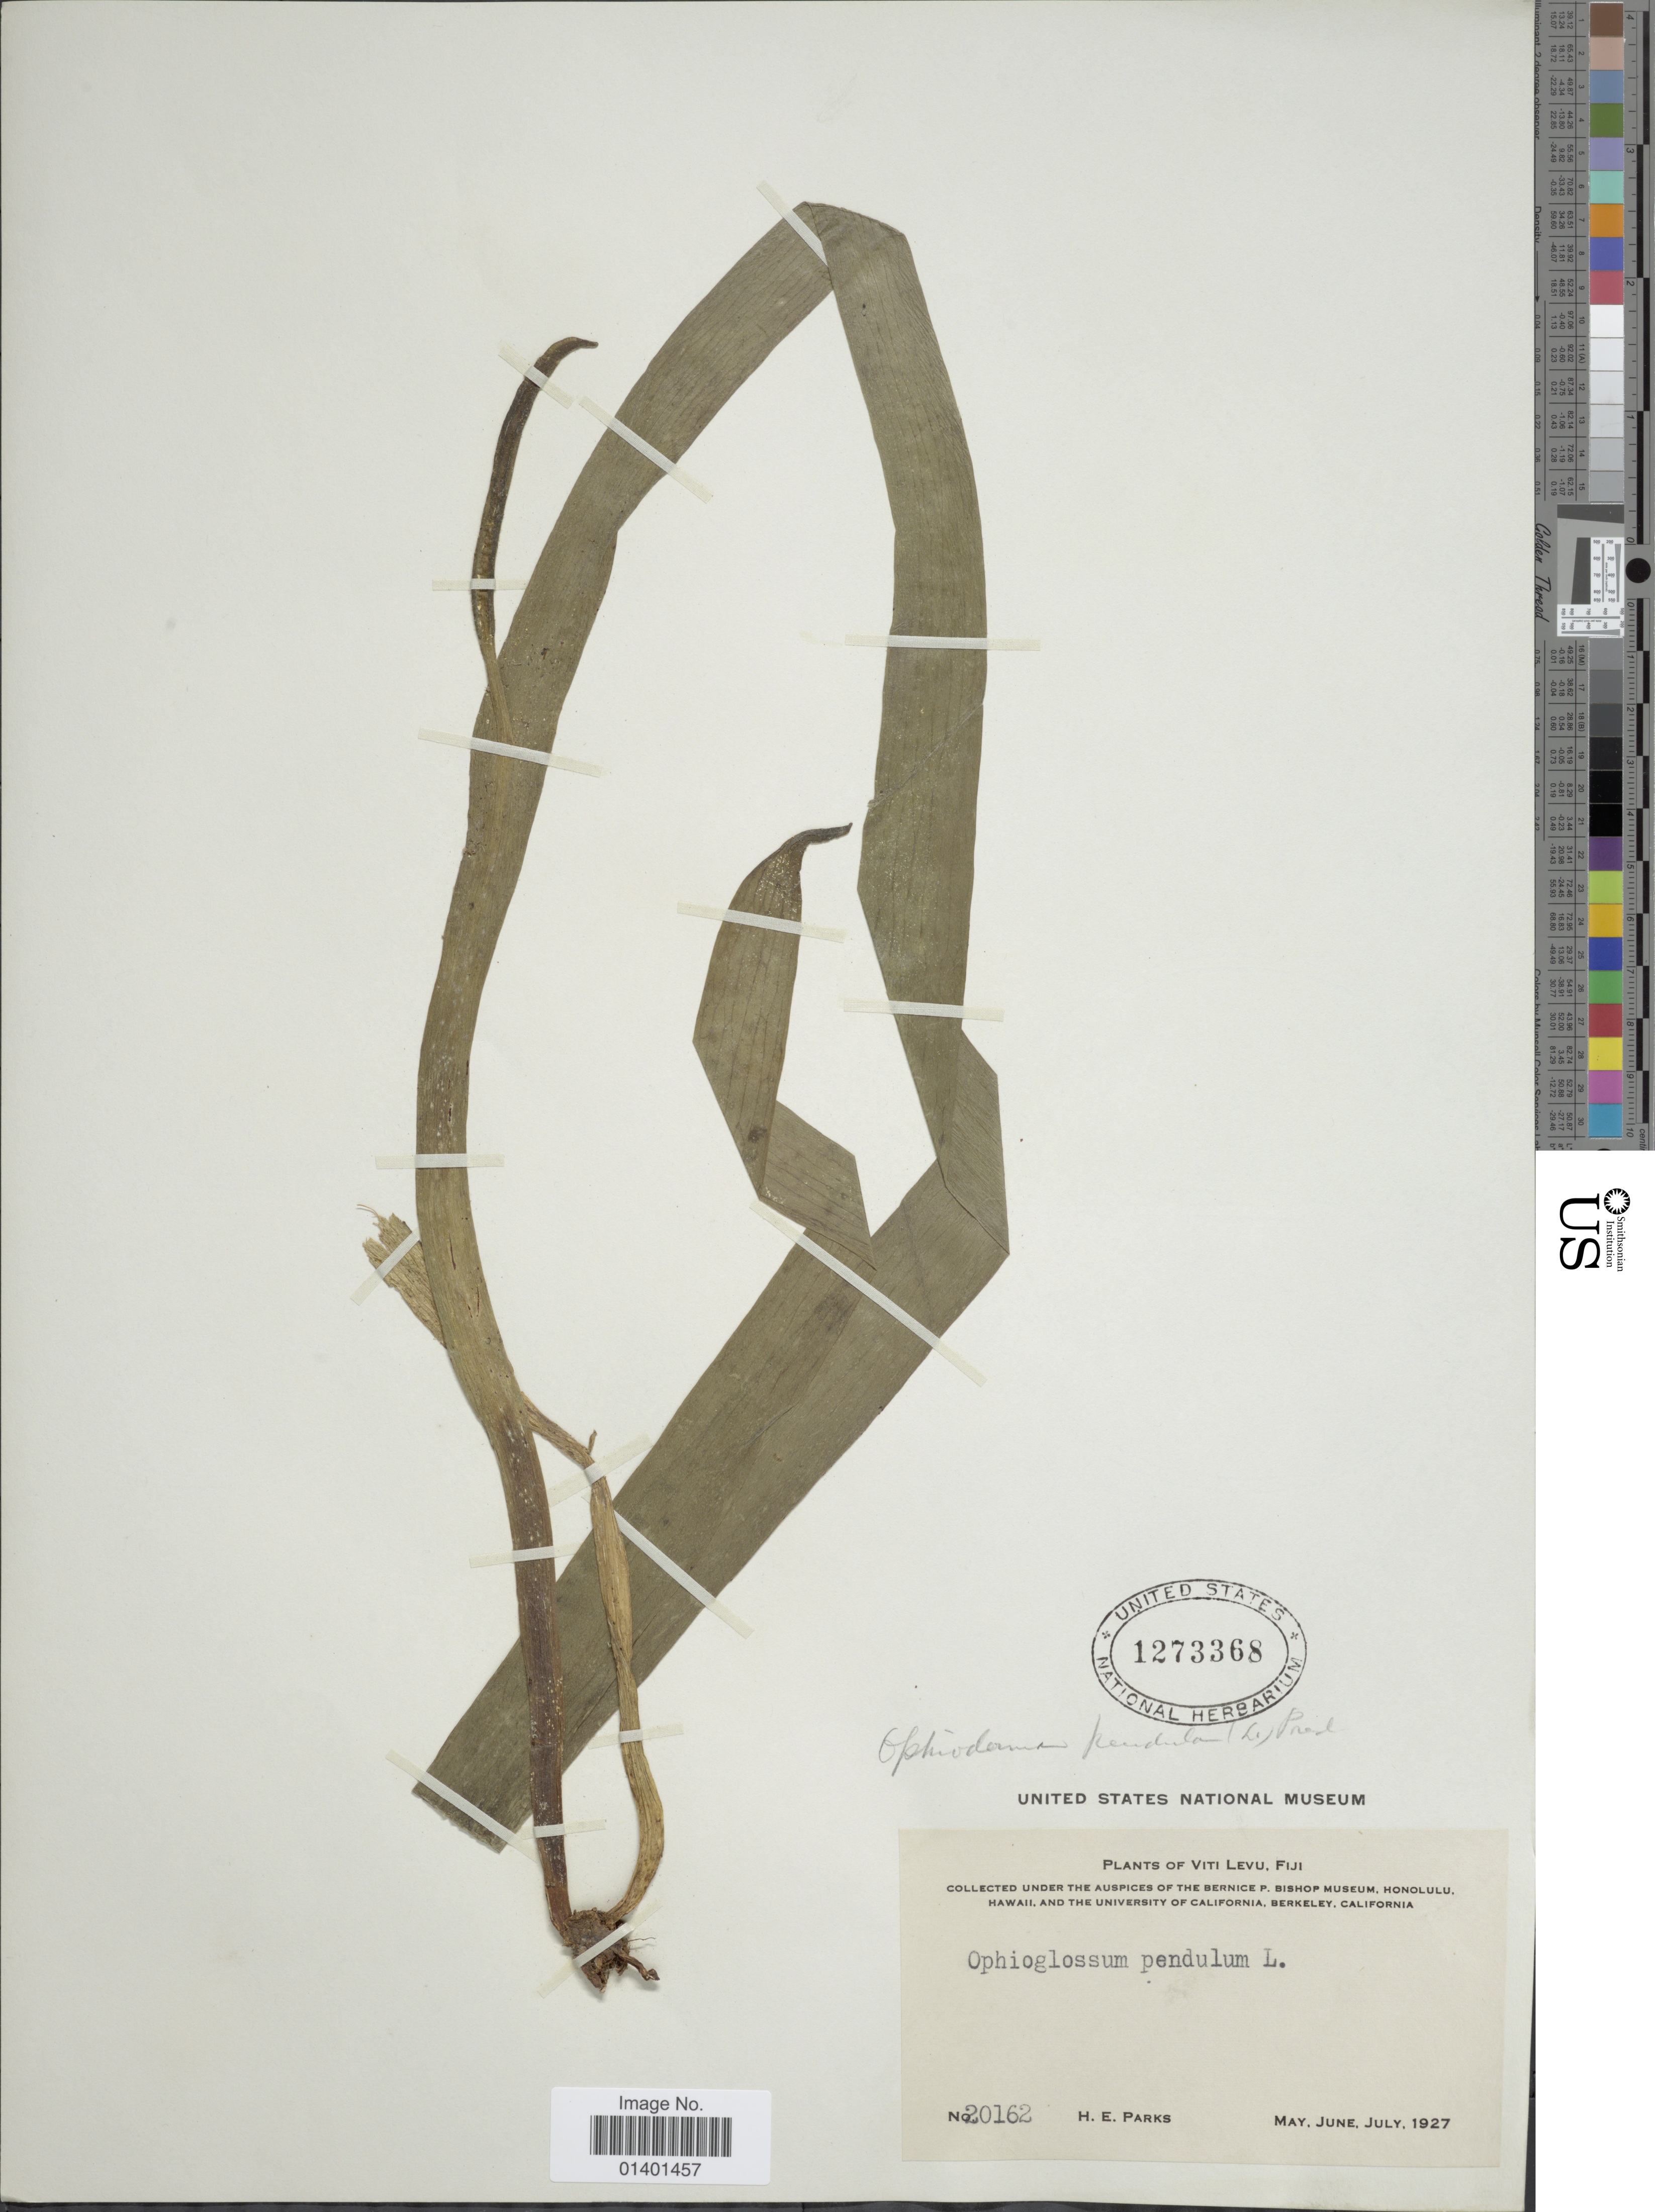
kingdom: Plantae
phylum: Tracheophyta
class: Polypodiopsida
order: Ophioglossales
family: Ophioglossaceae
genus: Ophioderma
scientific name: Ophioderma pendulum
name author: (L.) C. Presl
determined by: Wagner, W. L., (BOT), Smithsonian Institution - National Museum of Natural History (UNITED STATES)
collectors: H. E. Parks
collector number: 20162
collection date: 1927-05/1927-07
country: Fiji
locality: Viti Levu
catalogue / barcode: US 1273368